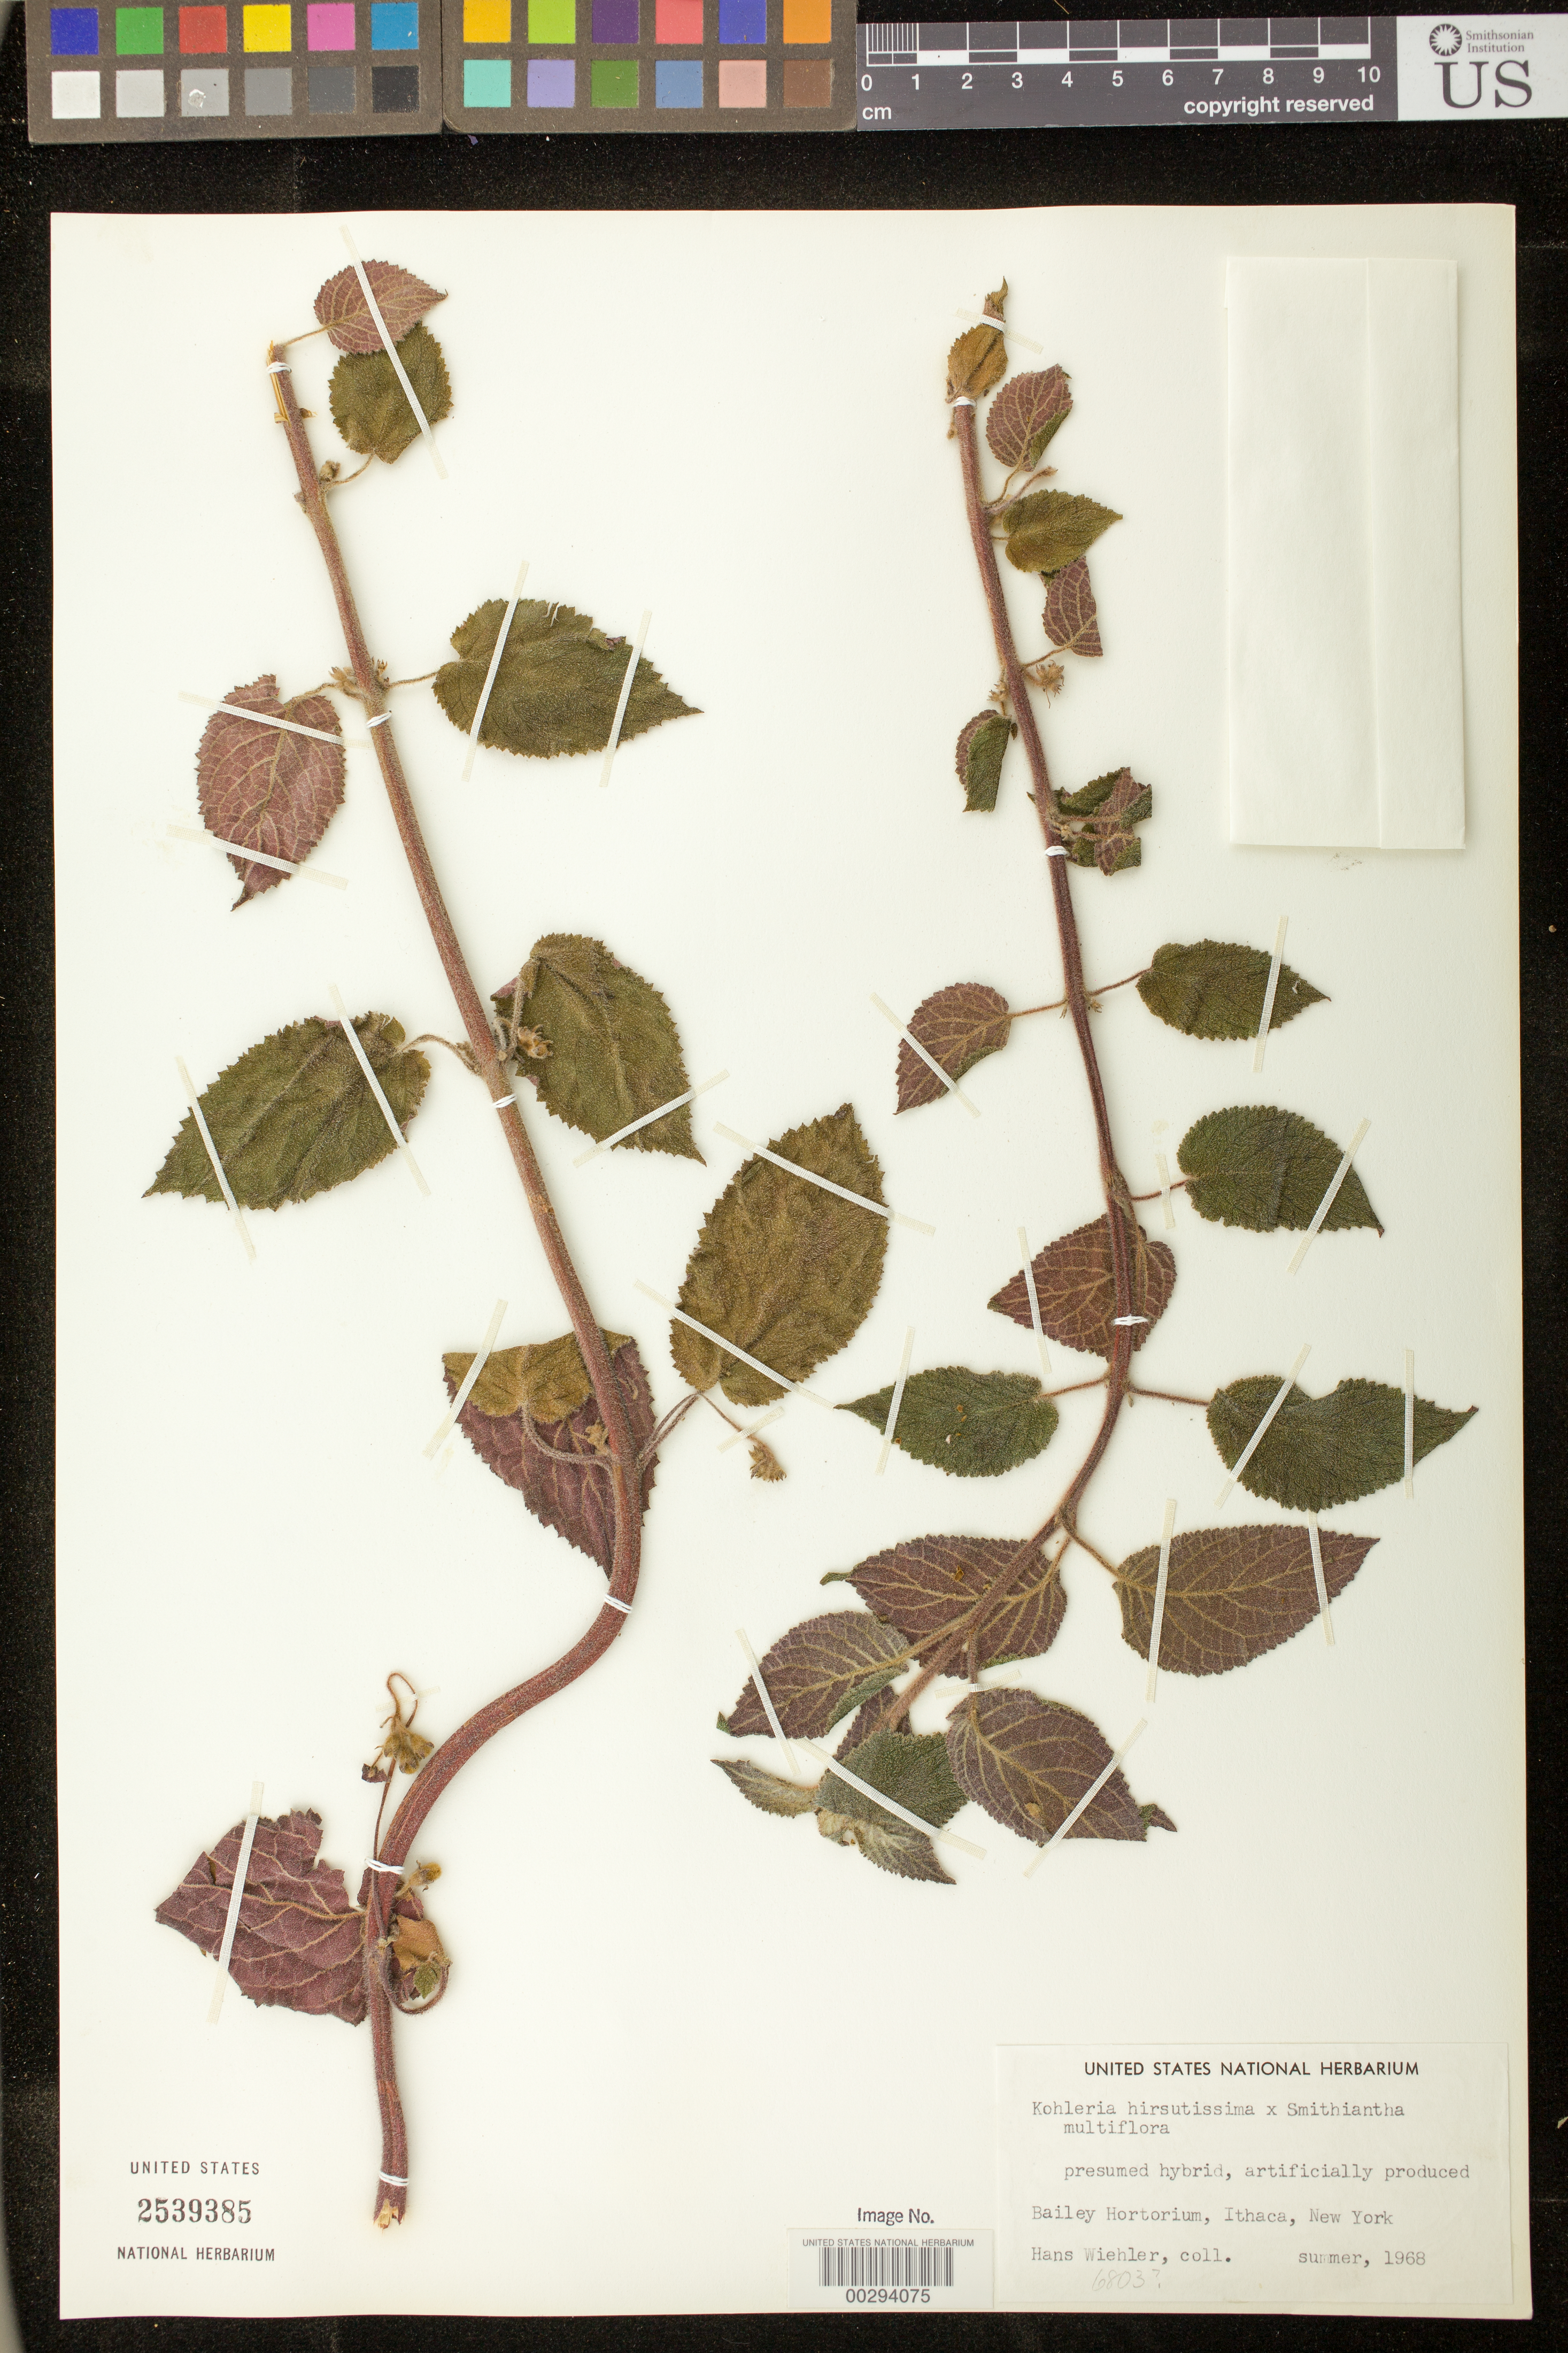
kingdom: Plantae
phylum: Tracheophyta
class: Magnoliopsida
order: Lamiales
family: Gesneriaceae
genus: Moussoniantha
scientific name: x Moussoniantha hybrid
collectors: H. J. Wiehler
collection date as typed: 1968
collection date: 1968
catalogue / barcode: US 2539385